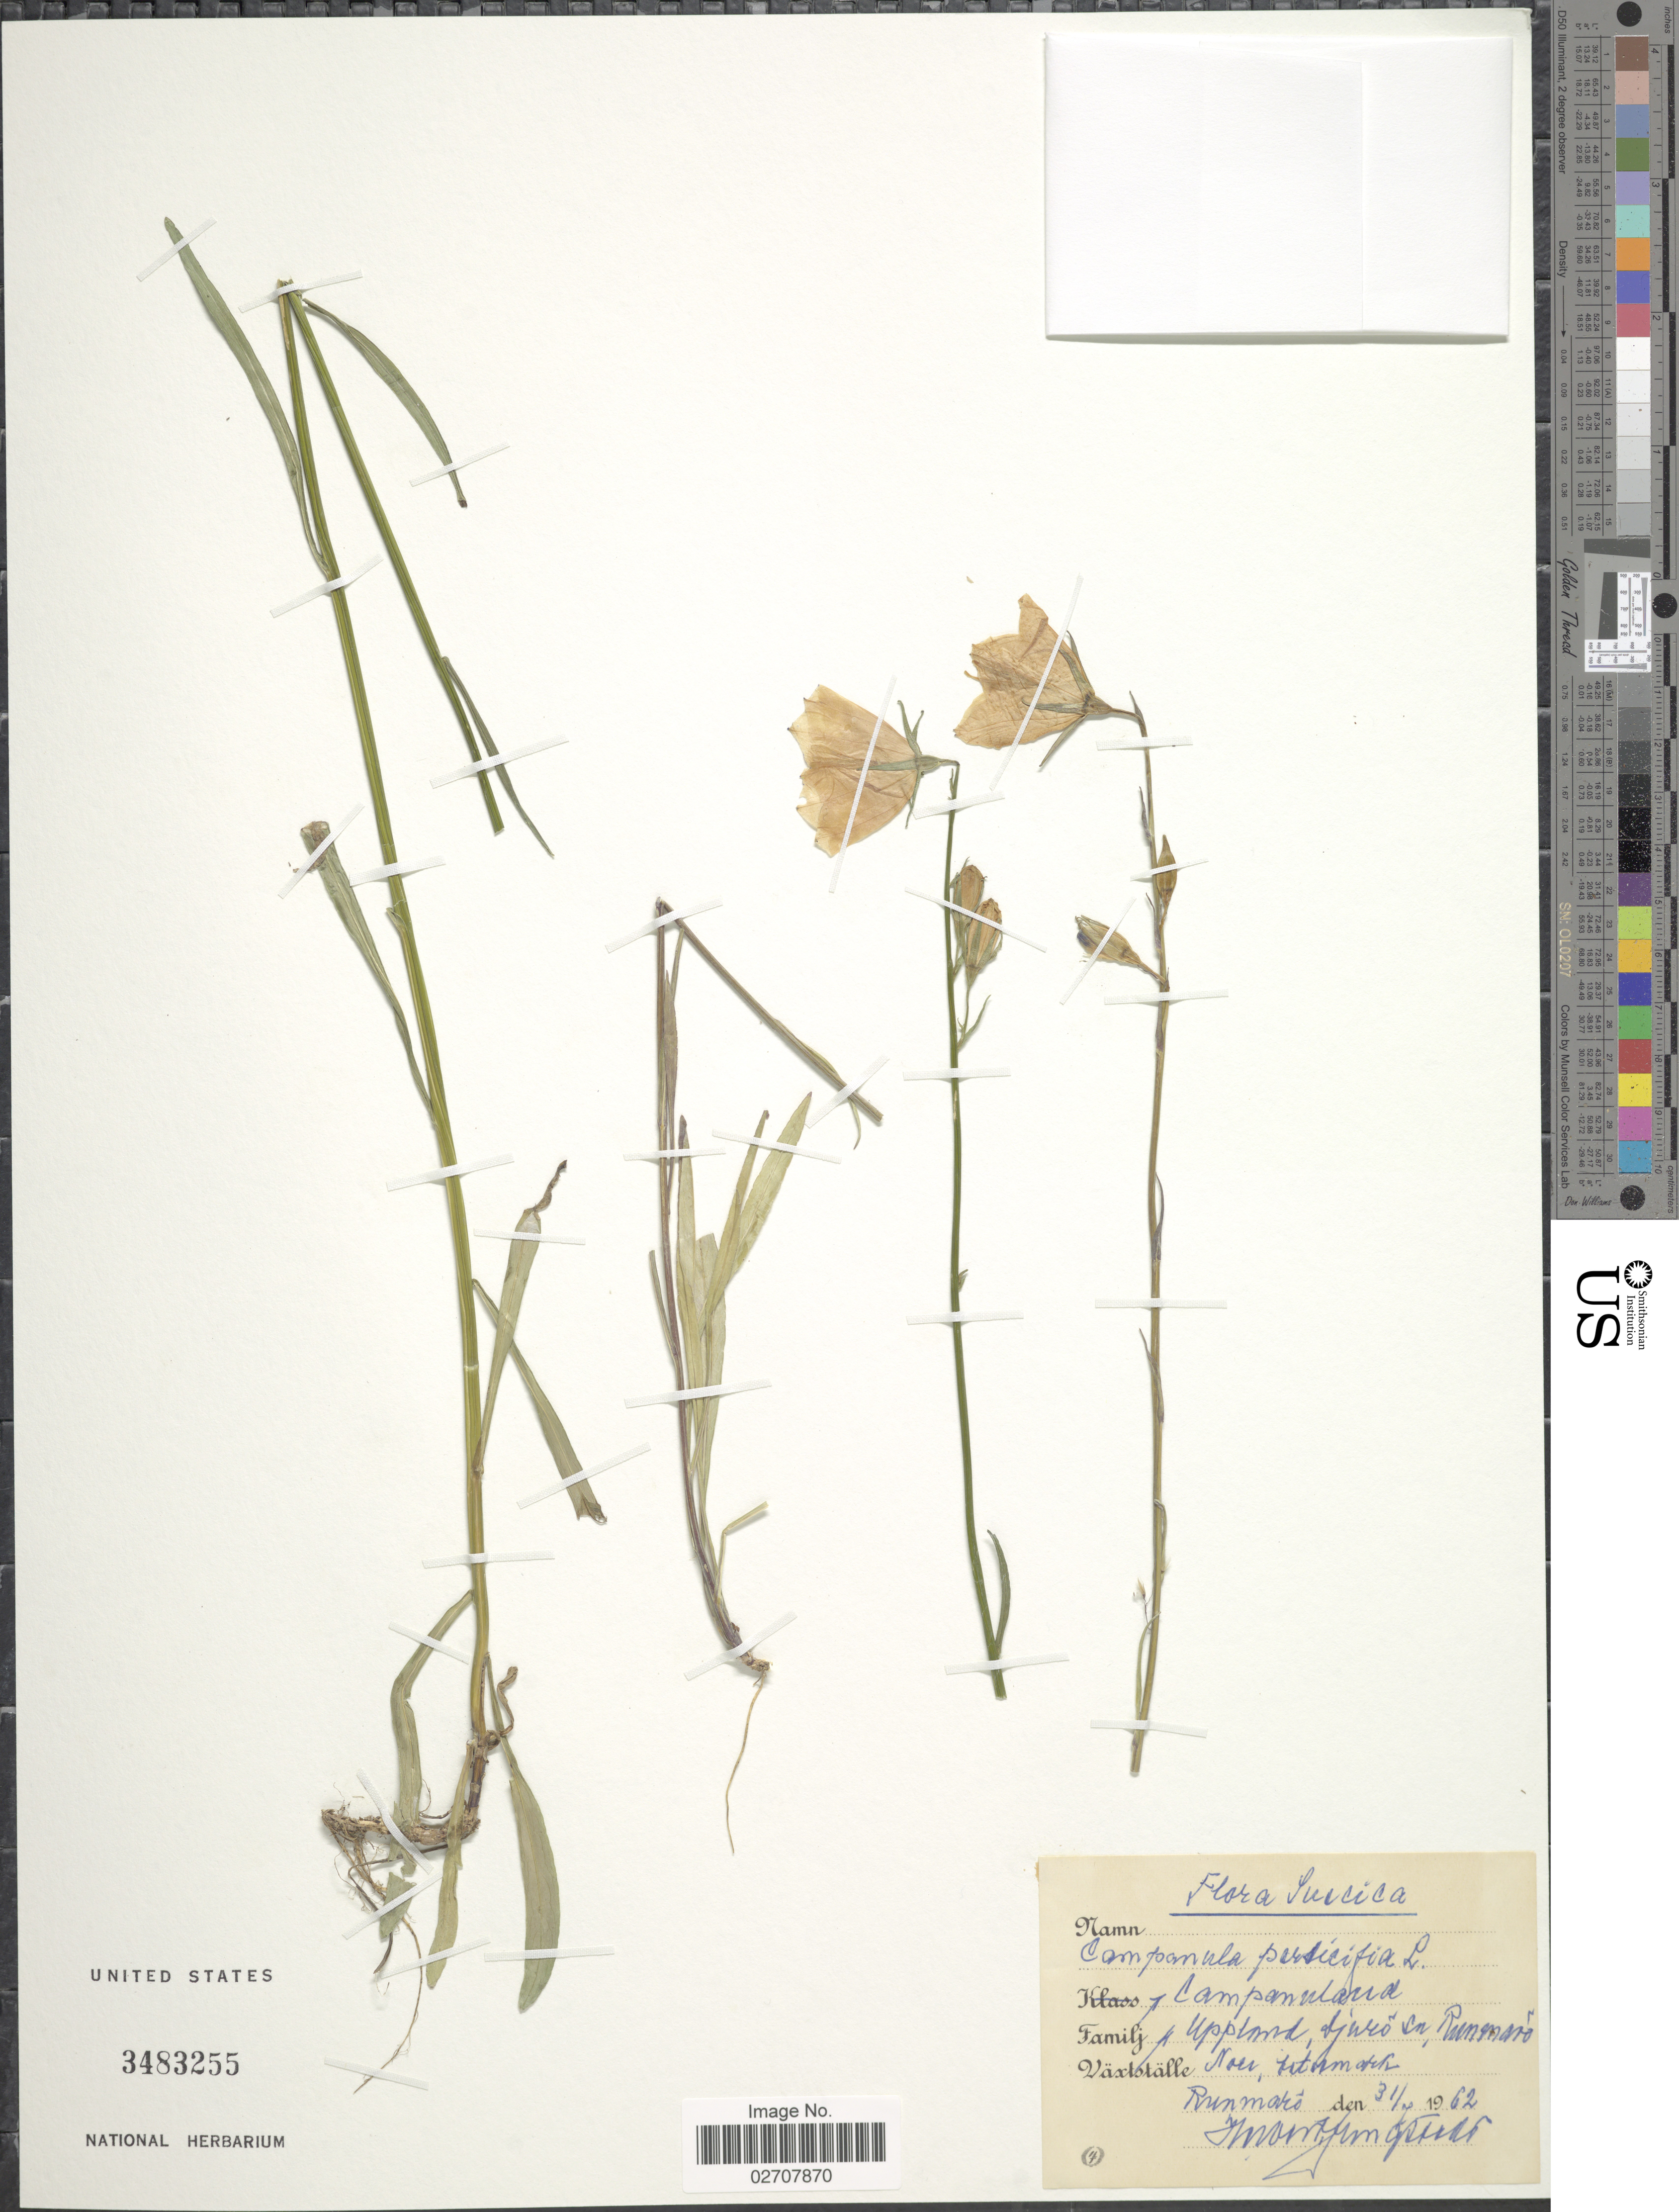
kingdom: Plantae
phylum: Tracheophyta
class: Magnoliopsida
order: Asterales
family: Campanulaceae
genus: Campanula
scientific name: Campanula persicifolia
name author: L.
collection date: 1962-07-31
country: Sweden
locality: Suecica. Uppland, Djurö sn, Rommarö.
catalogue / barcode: US 3483255